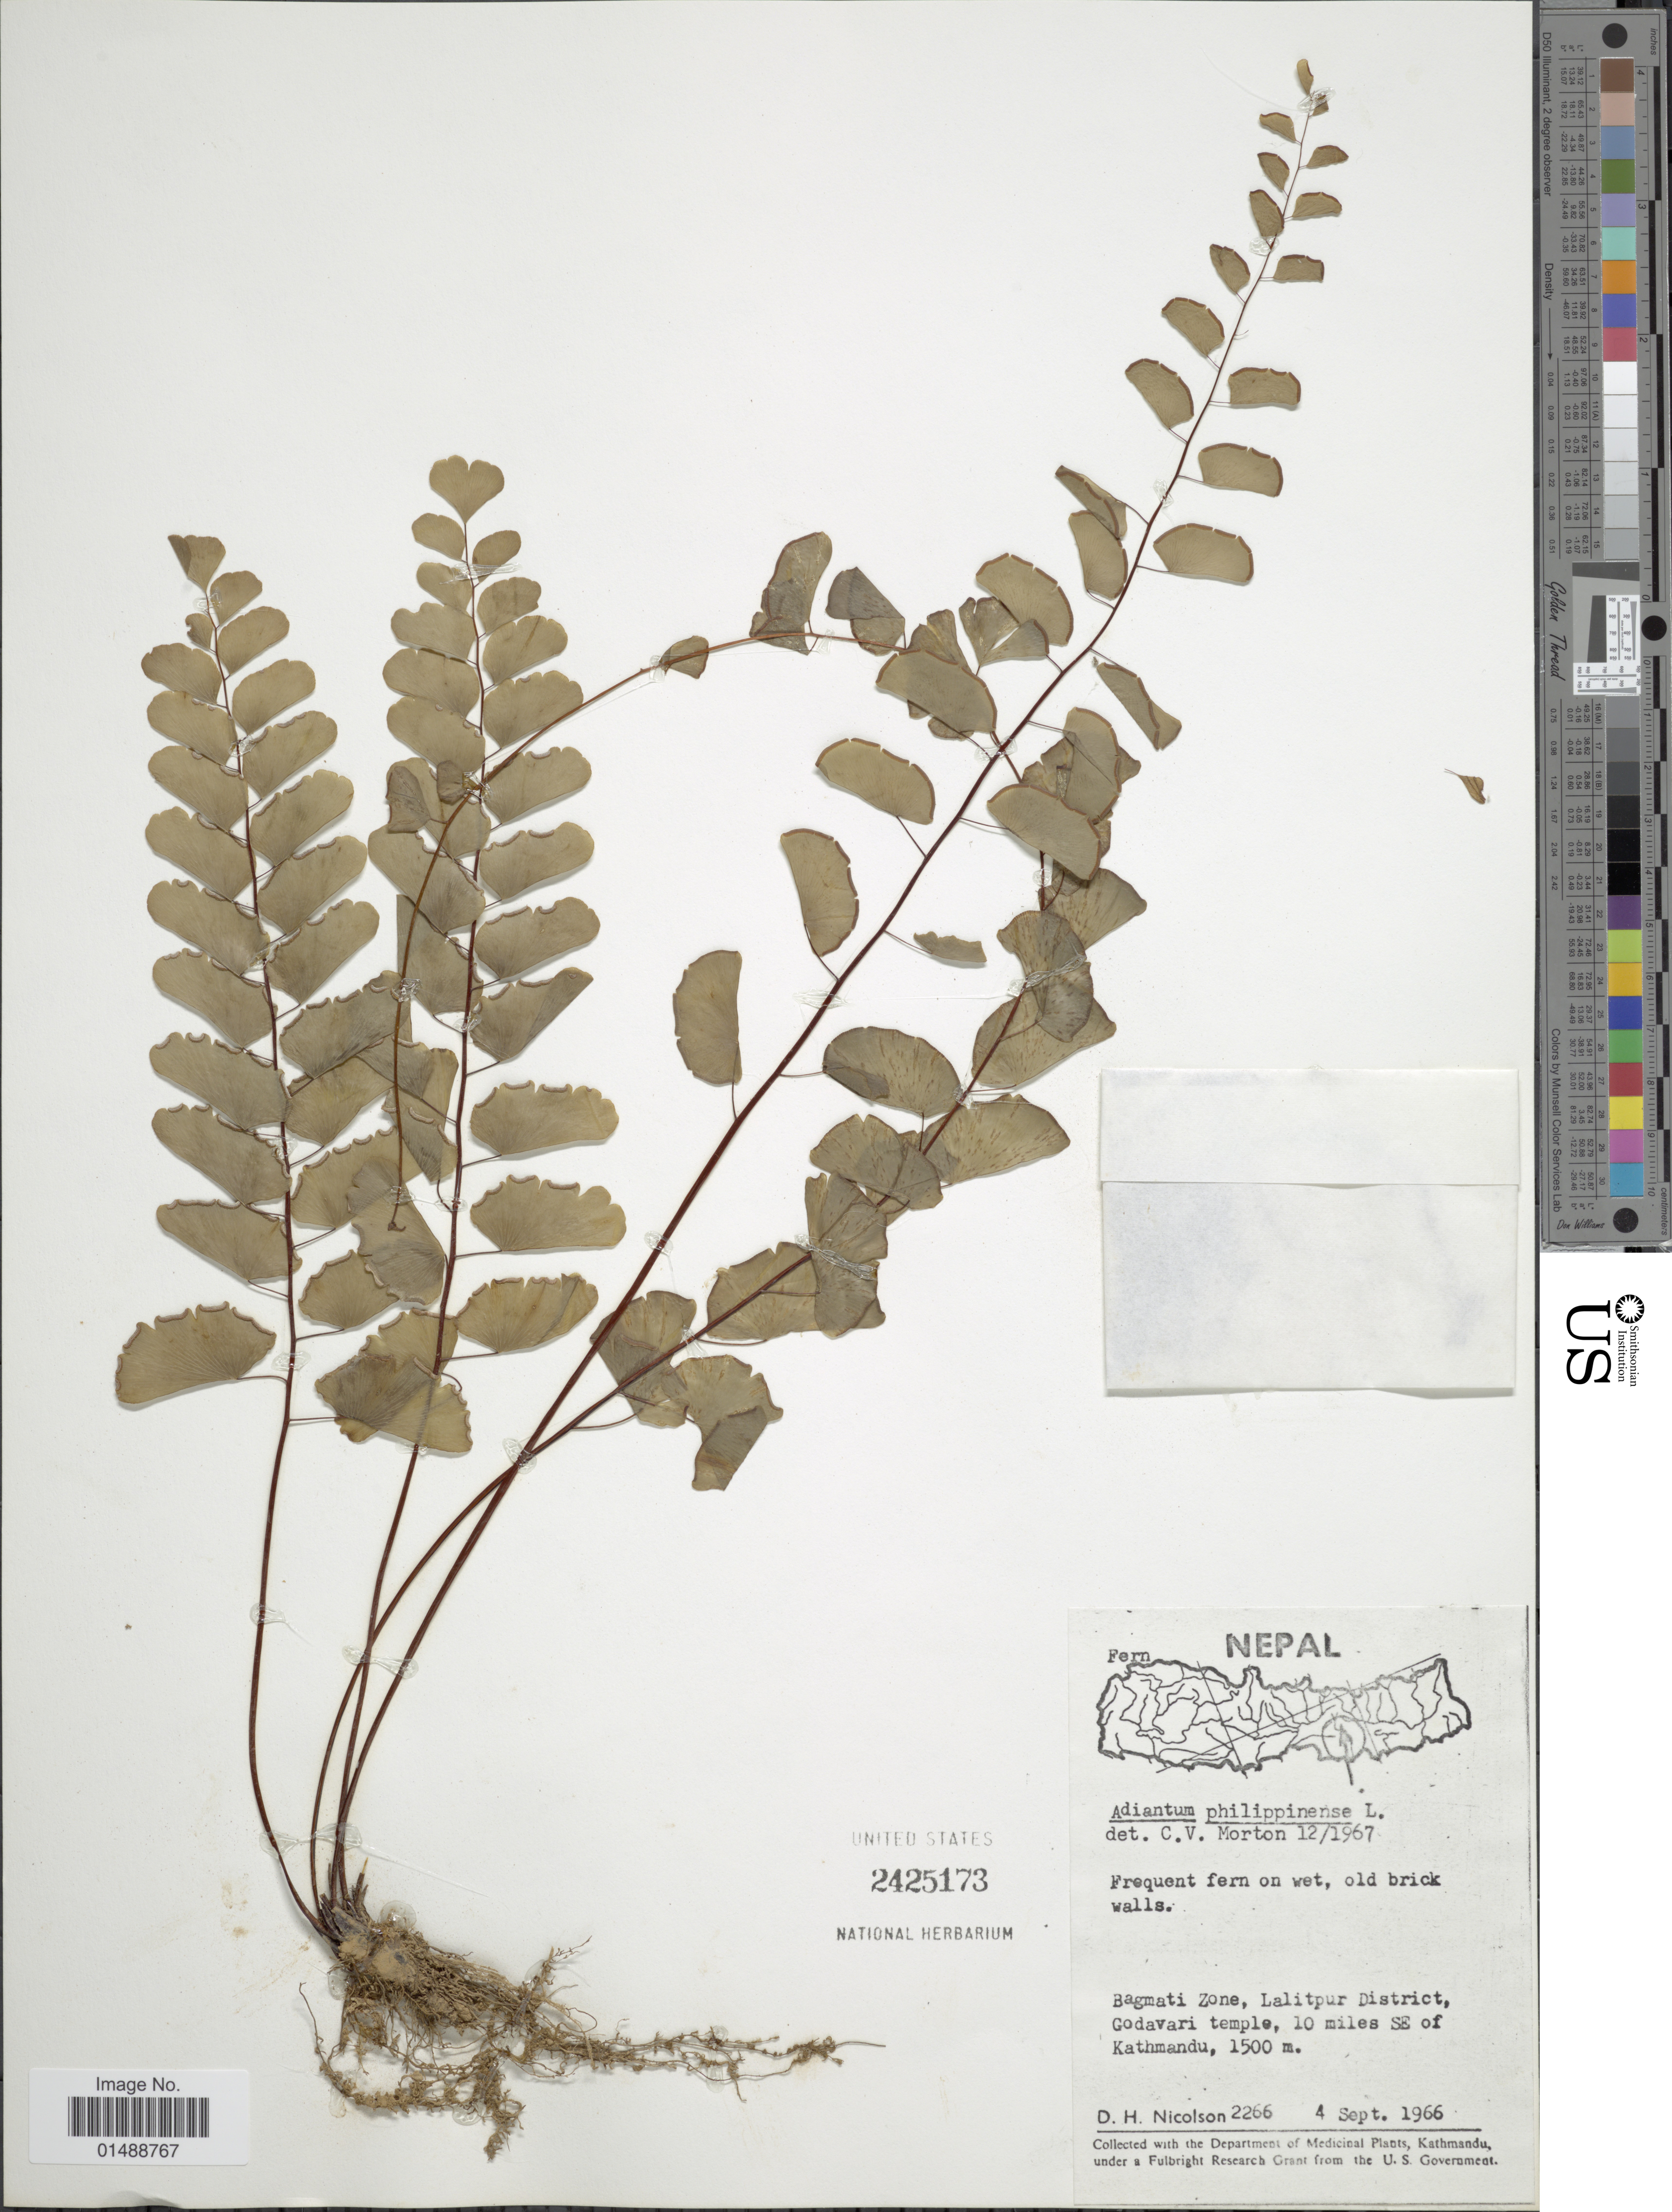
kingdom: Plantae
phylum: Tracheophyta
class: Polypodiopsida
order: Polypodiales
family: Pteridaceae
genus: Adiantum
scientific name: Adiantum philippense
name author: L.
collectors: D. H. Nicolson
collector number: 2266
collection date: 1966-09-04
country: Nepal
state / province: Bagmati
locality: Bagmati Zone, Lalitpur District, Godavari temple, 10 miles SE of Kathmandu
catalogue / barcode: US 2425173